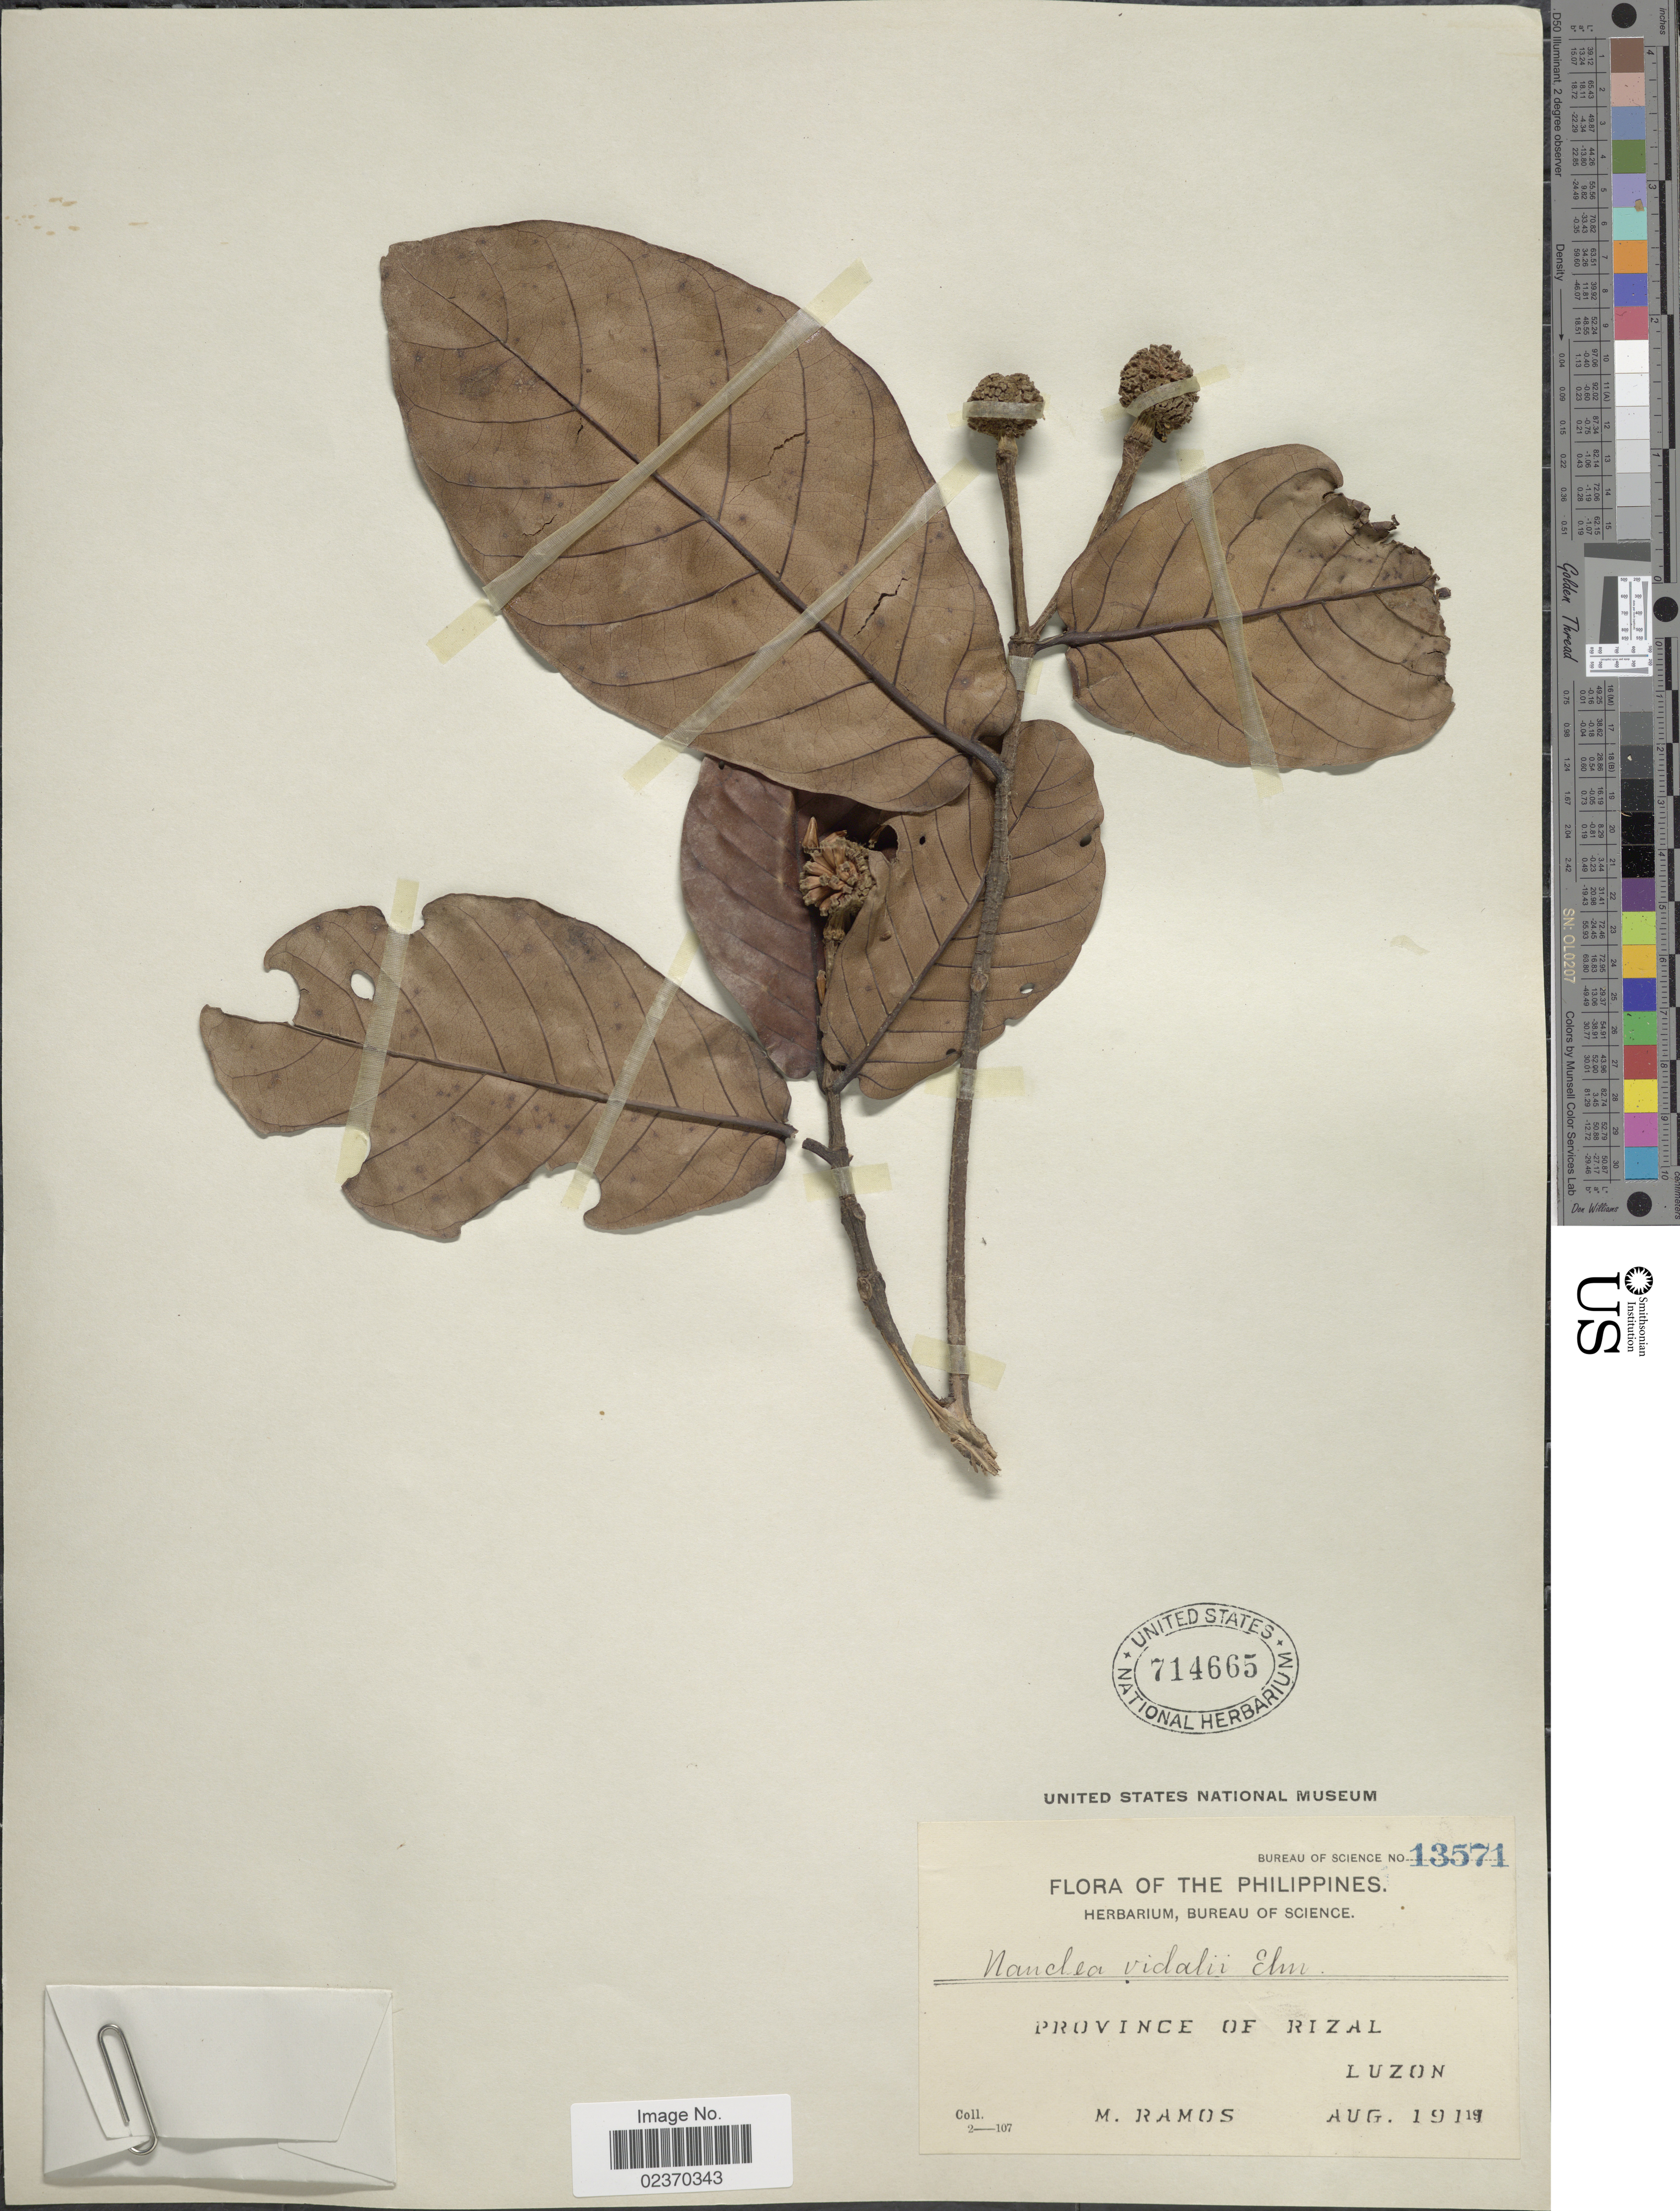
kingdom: Plantae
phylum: Tracheophyta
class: Magnoliopsida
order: Gentianales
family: Rubiaceae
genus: Neonauclea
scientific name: Neonauclea vidalii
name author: (Elmer) Merr.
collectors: M. Ramos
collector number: Bureau of Science 13571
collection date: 1911-08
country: Philippines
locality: Province of Rizal, Luzon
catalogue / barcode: US 714665